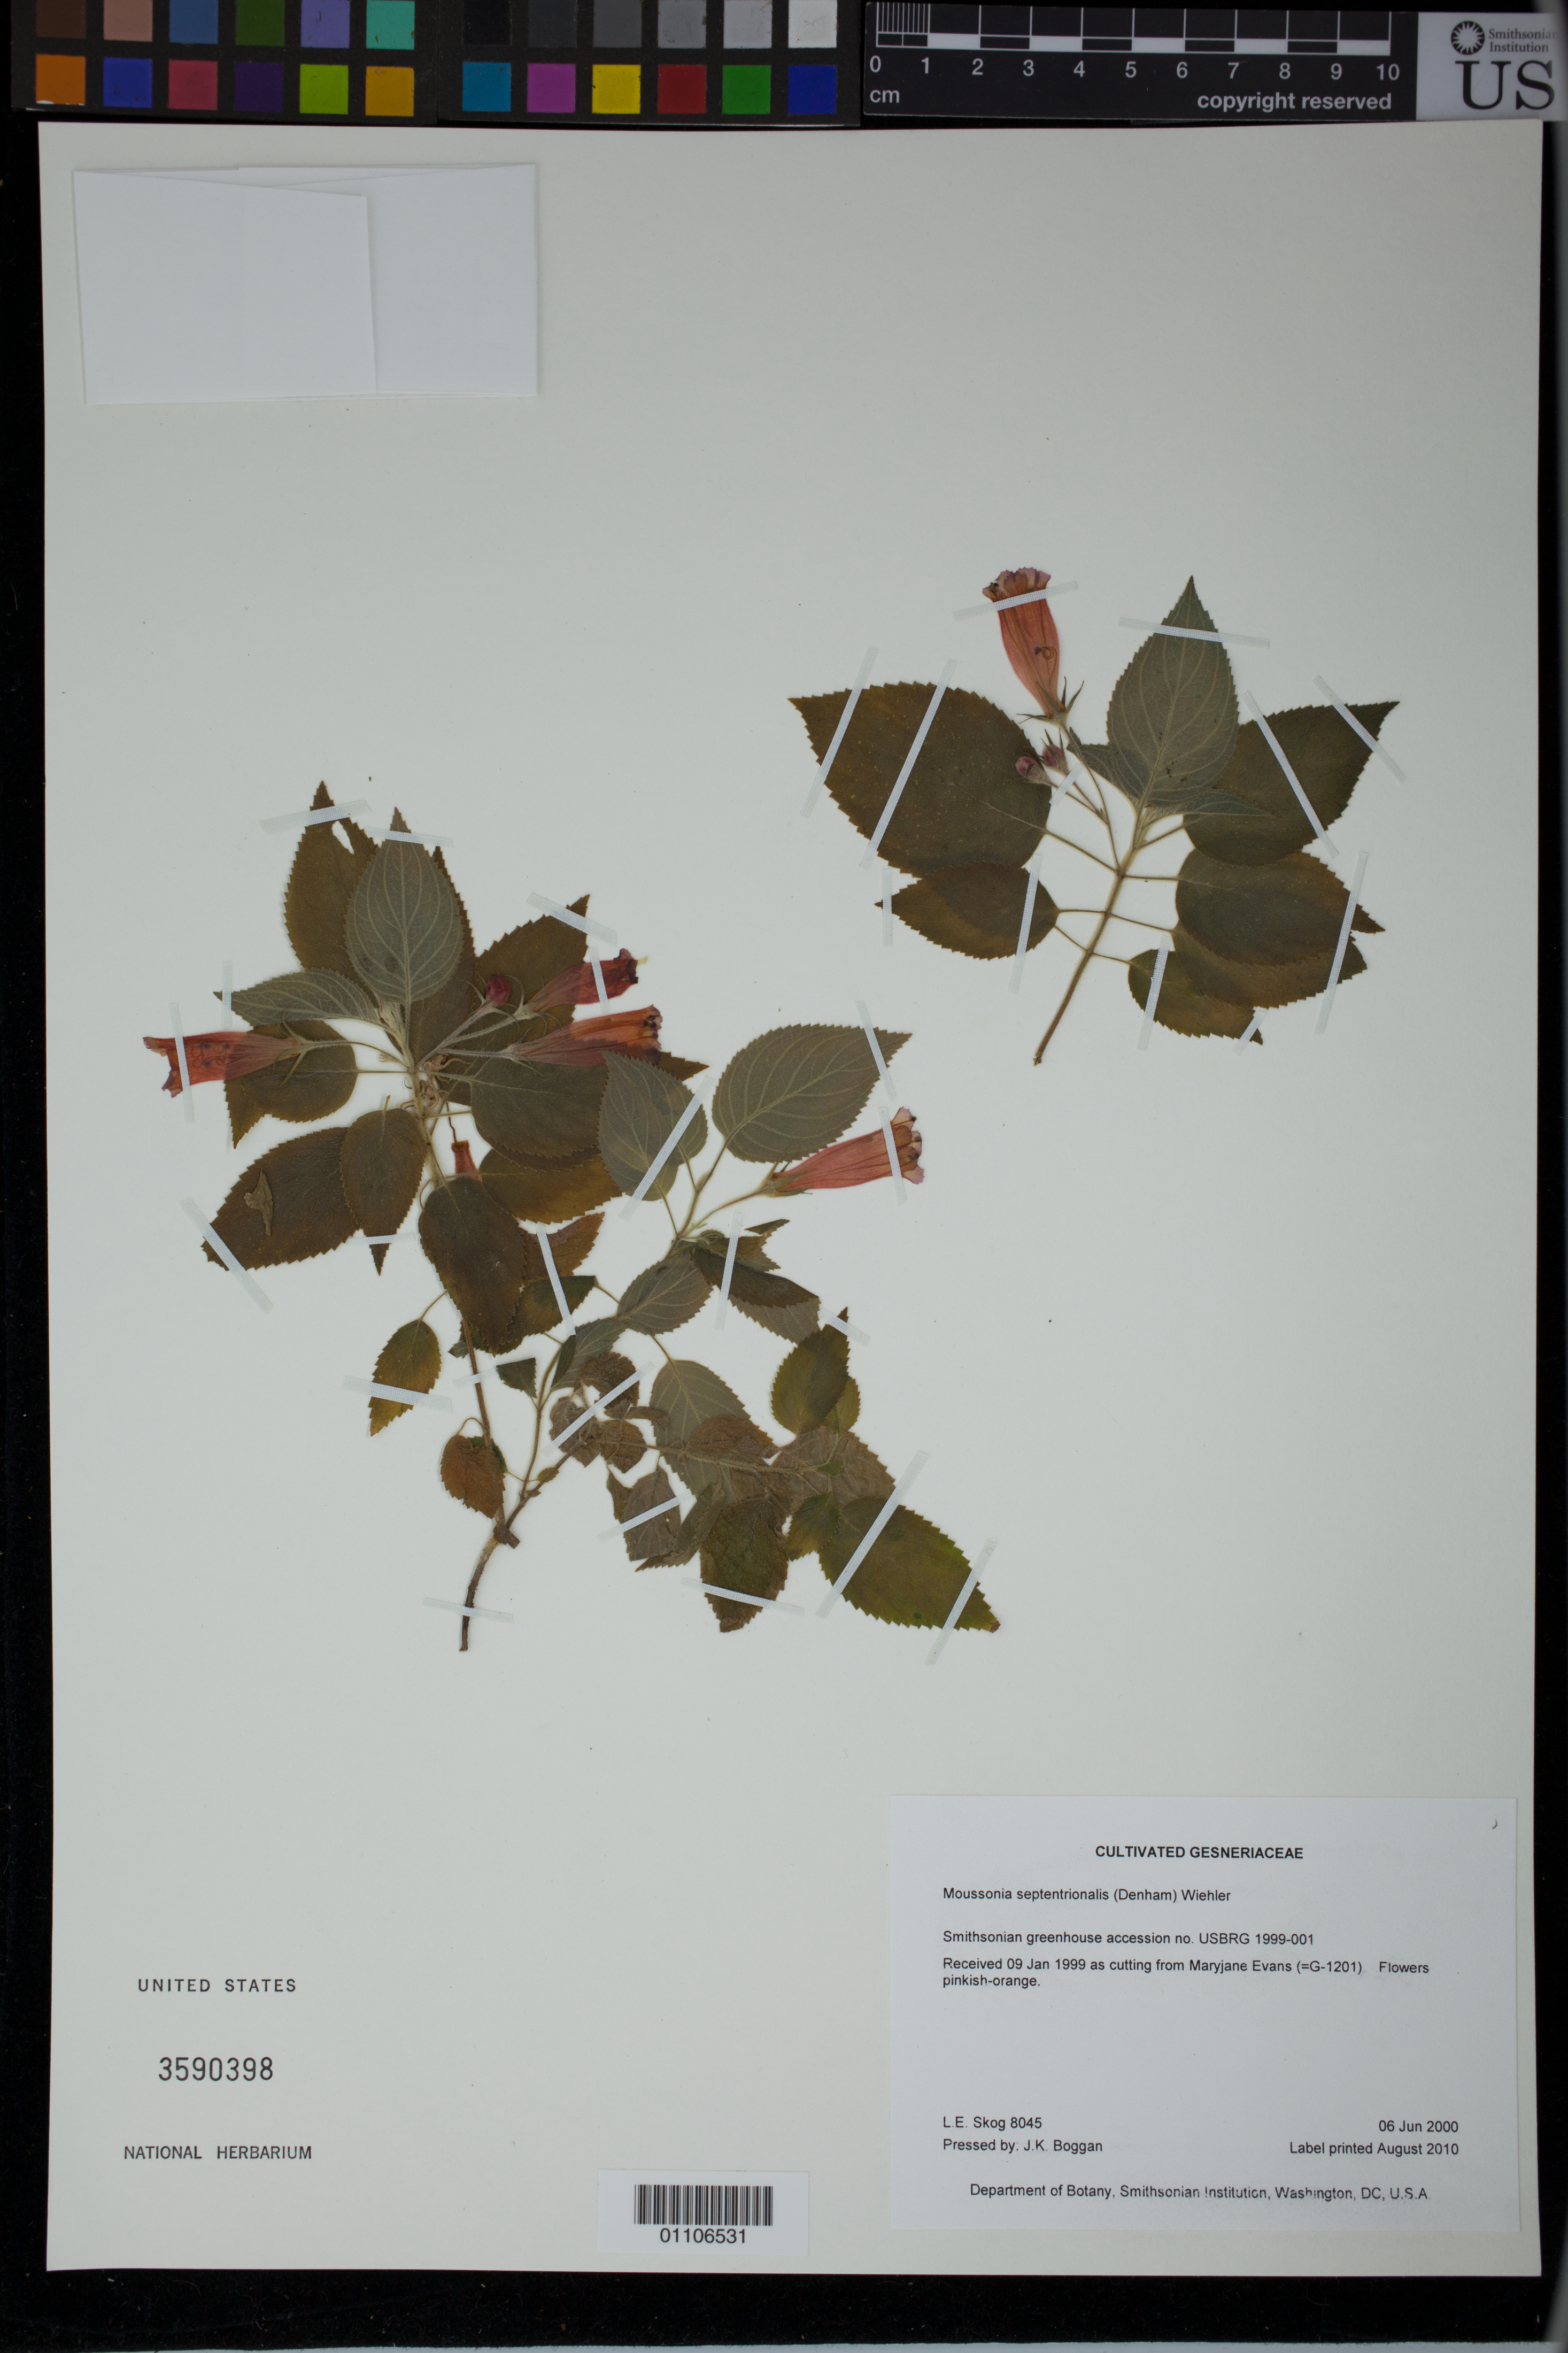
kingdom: Plantae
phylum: Tracheophyta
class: Magnoliopsida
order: Lamiales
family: Gesneriaceae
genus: Moussonia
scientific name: Moussonia septentrionalis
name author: (D.L. Denham ex C.V. Morton) Wiehler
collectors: L. E. Skog & J. K. Boggan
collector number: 8045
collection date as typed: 06 Jun 2000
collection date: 2000-06-06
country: United States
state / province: District of Columbia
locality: Department of Botany, Smithsonian Institution, Washington, DC, U.S.A.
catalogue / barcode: US 3590398